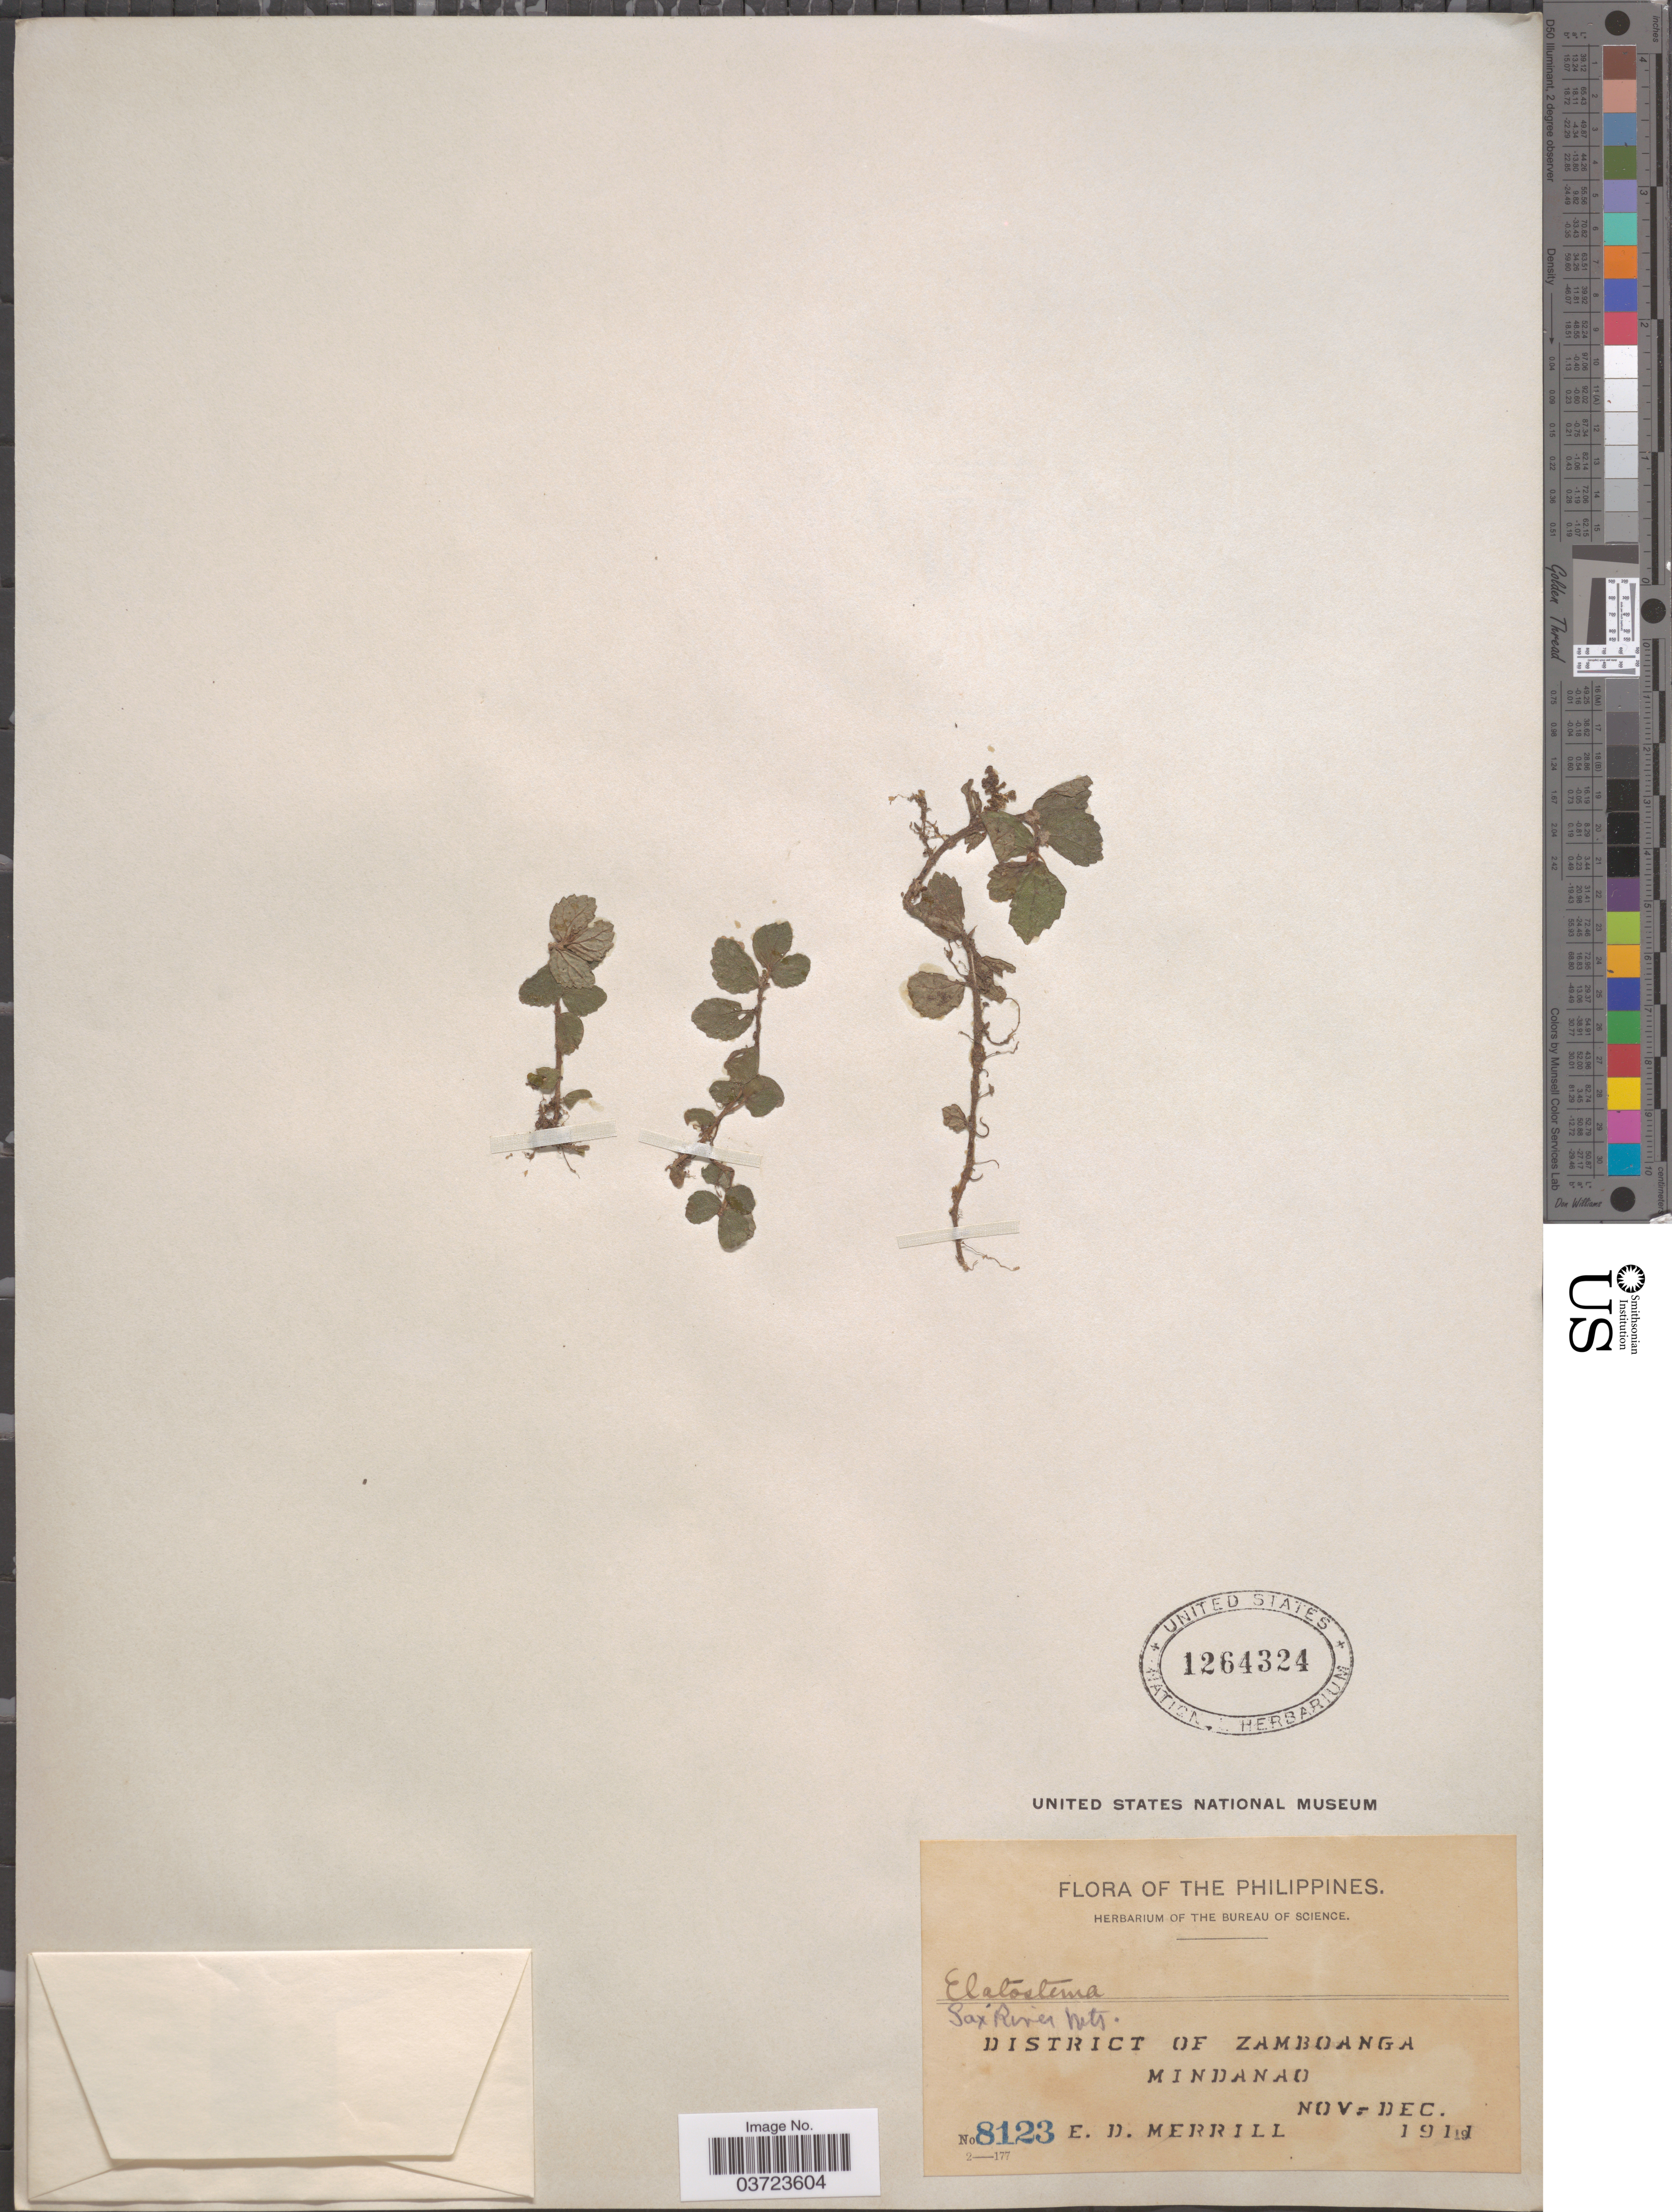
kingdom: Plantae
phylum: Tracheophyta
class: Magnoliopsida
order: Rosales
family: Urticaceae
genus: Elatostema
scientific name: Elatostema sp.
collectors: E. D. Merrill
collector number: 8123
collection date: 1911-11/1911-12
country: Philippines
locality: Sax River Mts. District of Zamboanga. Mindanao.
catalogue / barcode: US 1264324